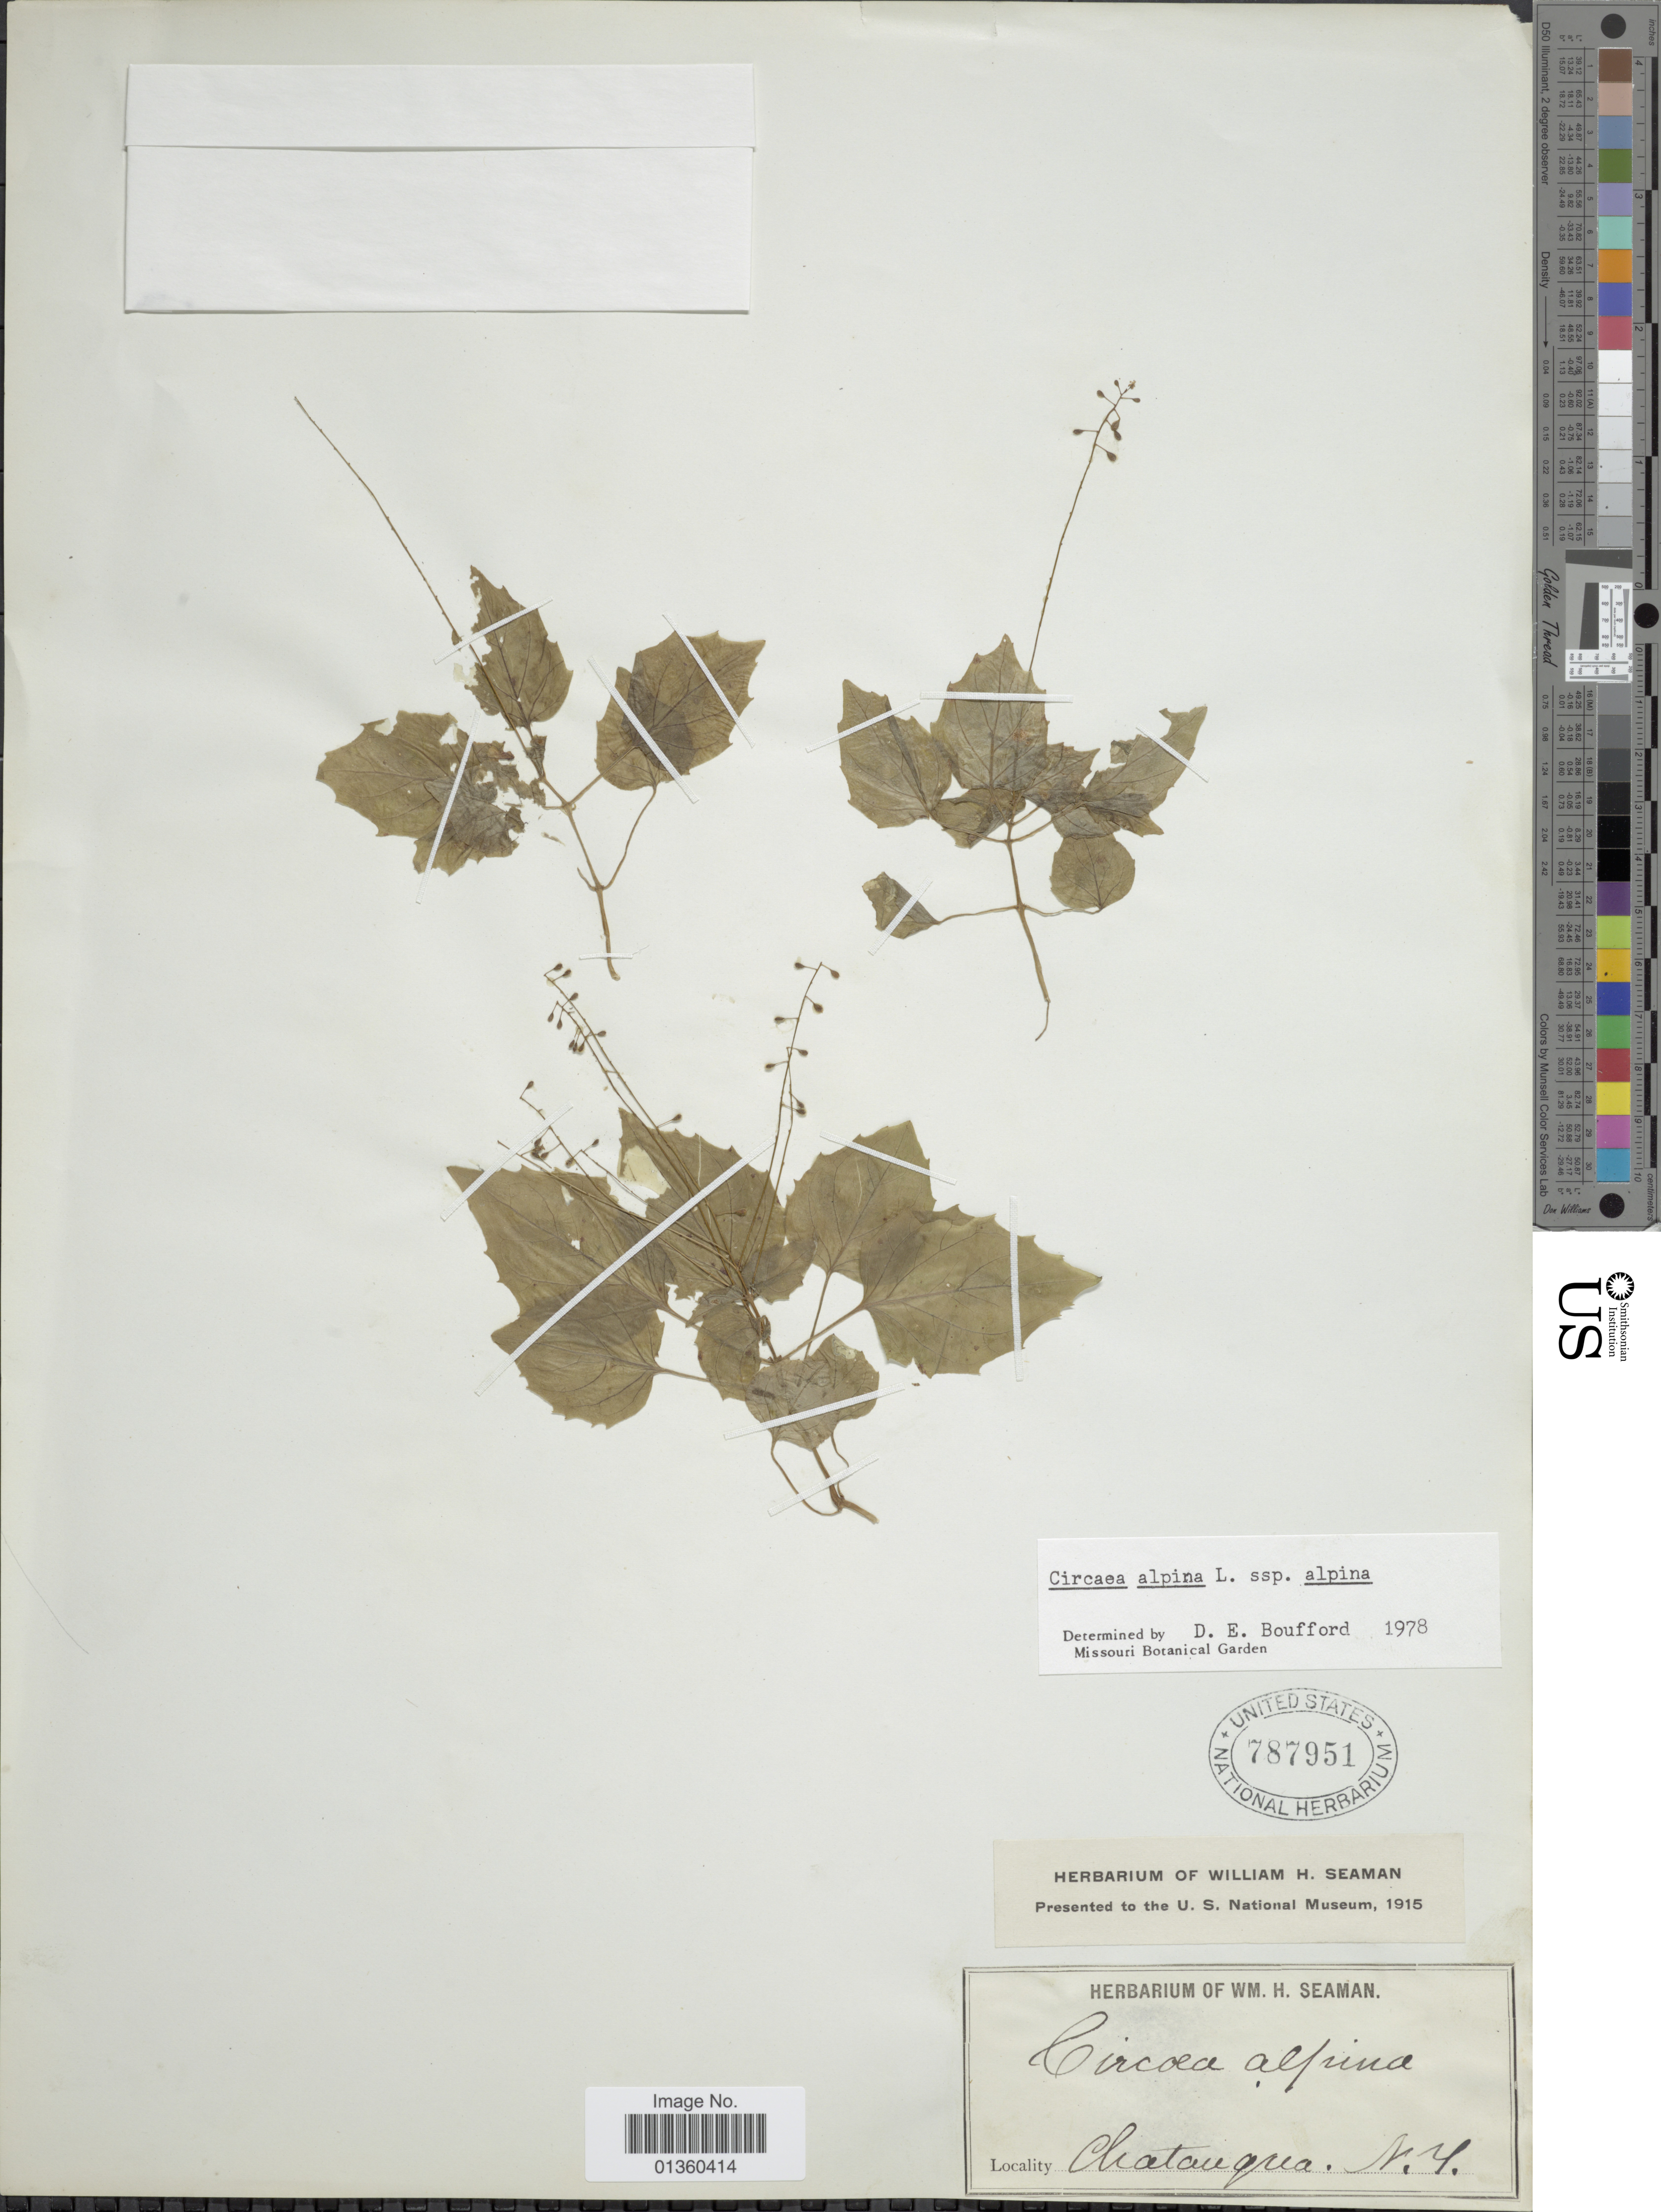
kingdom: Plantae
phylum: Tracheophyta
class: Magnoliopsida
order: Myrtales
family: Onagraceae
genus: Circaea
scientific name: Circaea alpina subsp. alpina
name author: L.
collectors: ex herb. Seaman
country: United States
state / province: New York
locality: Chatauqua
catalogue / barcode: US 787951